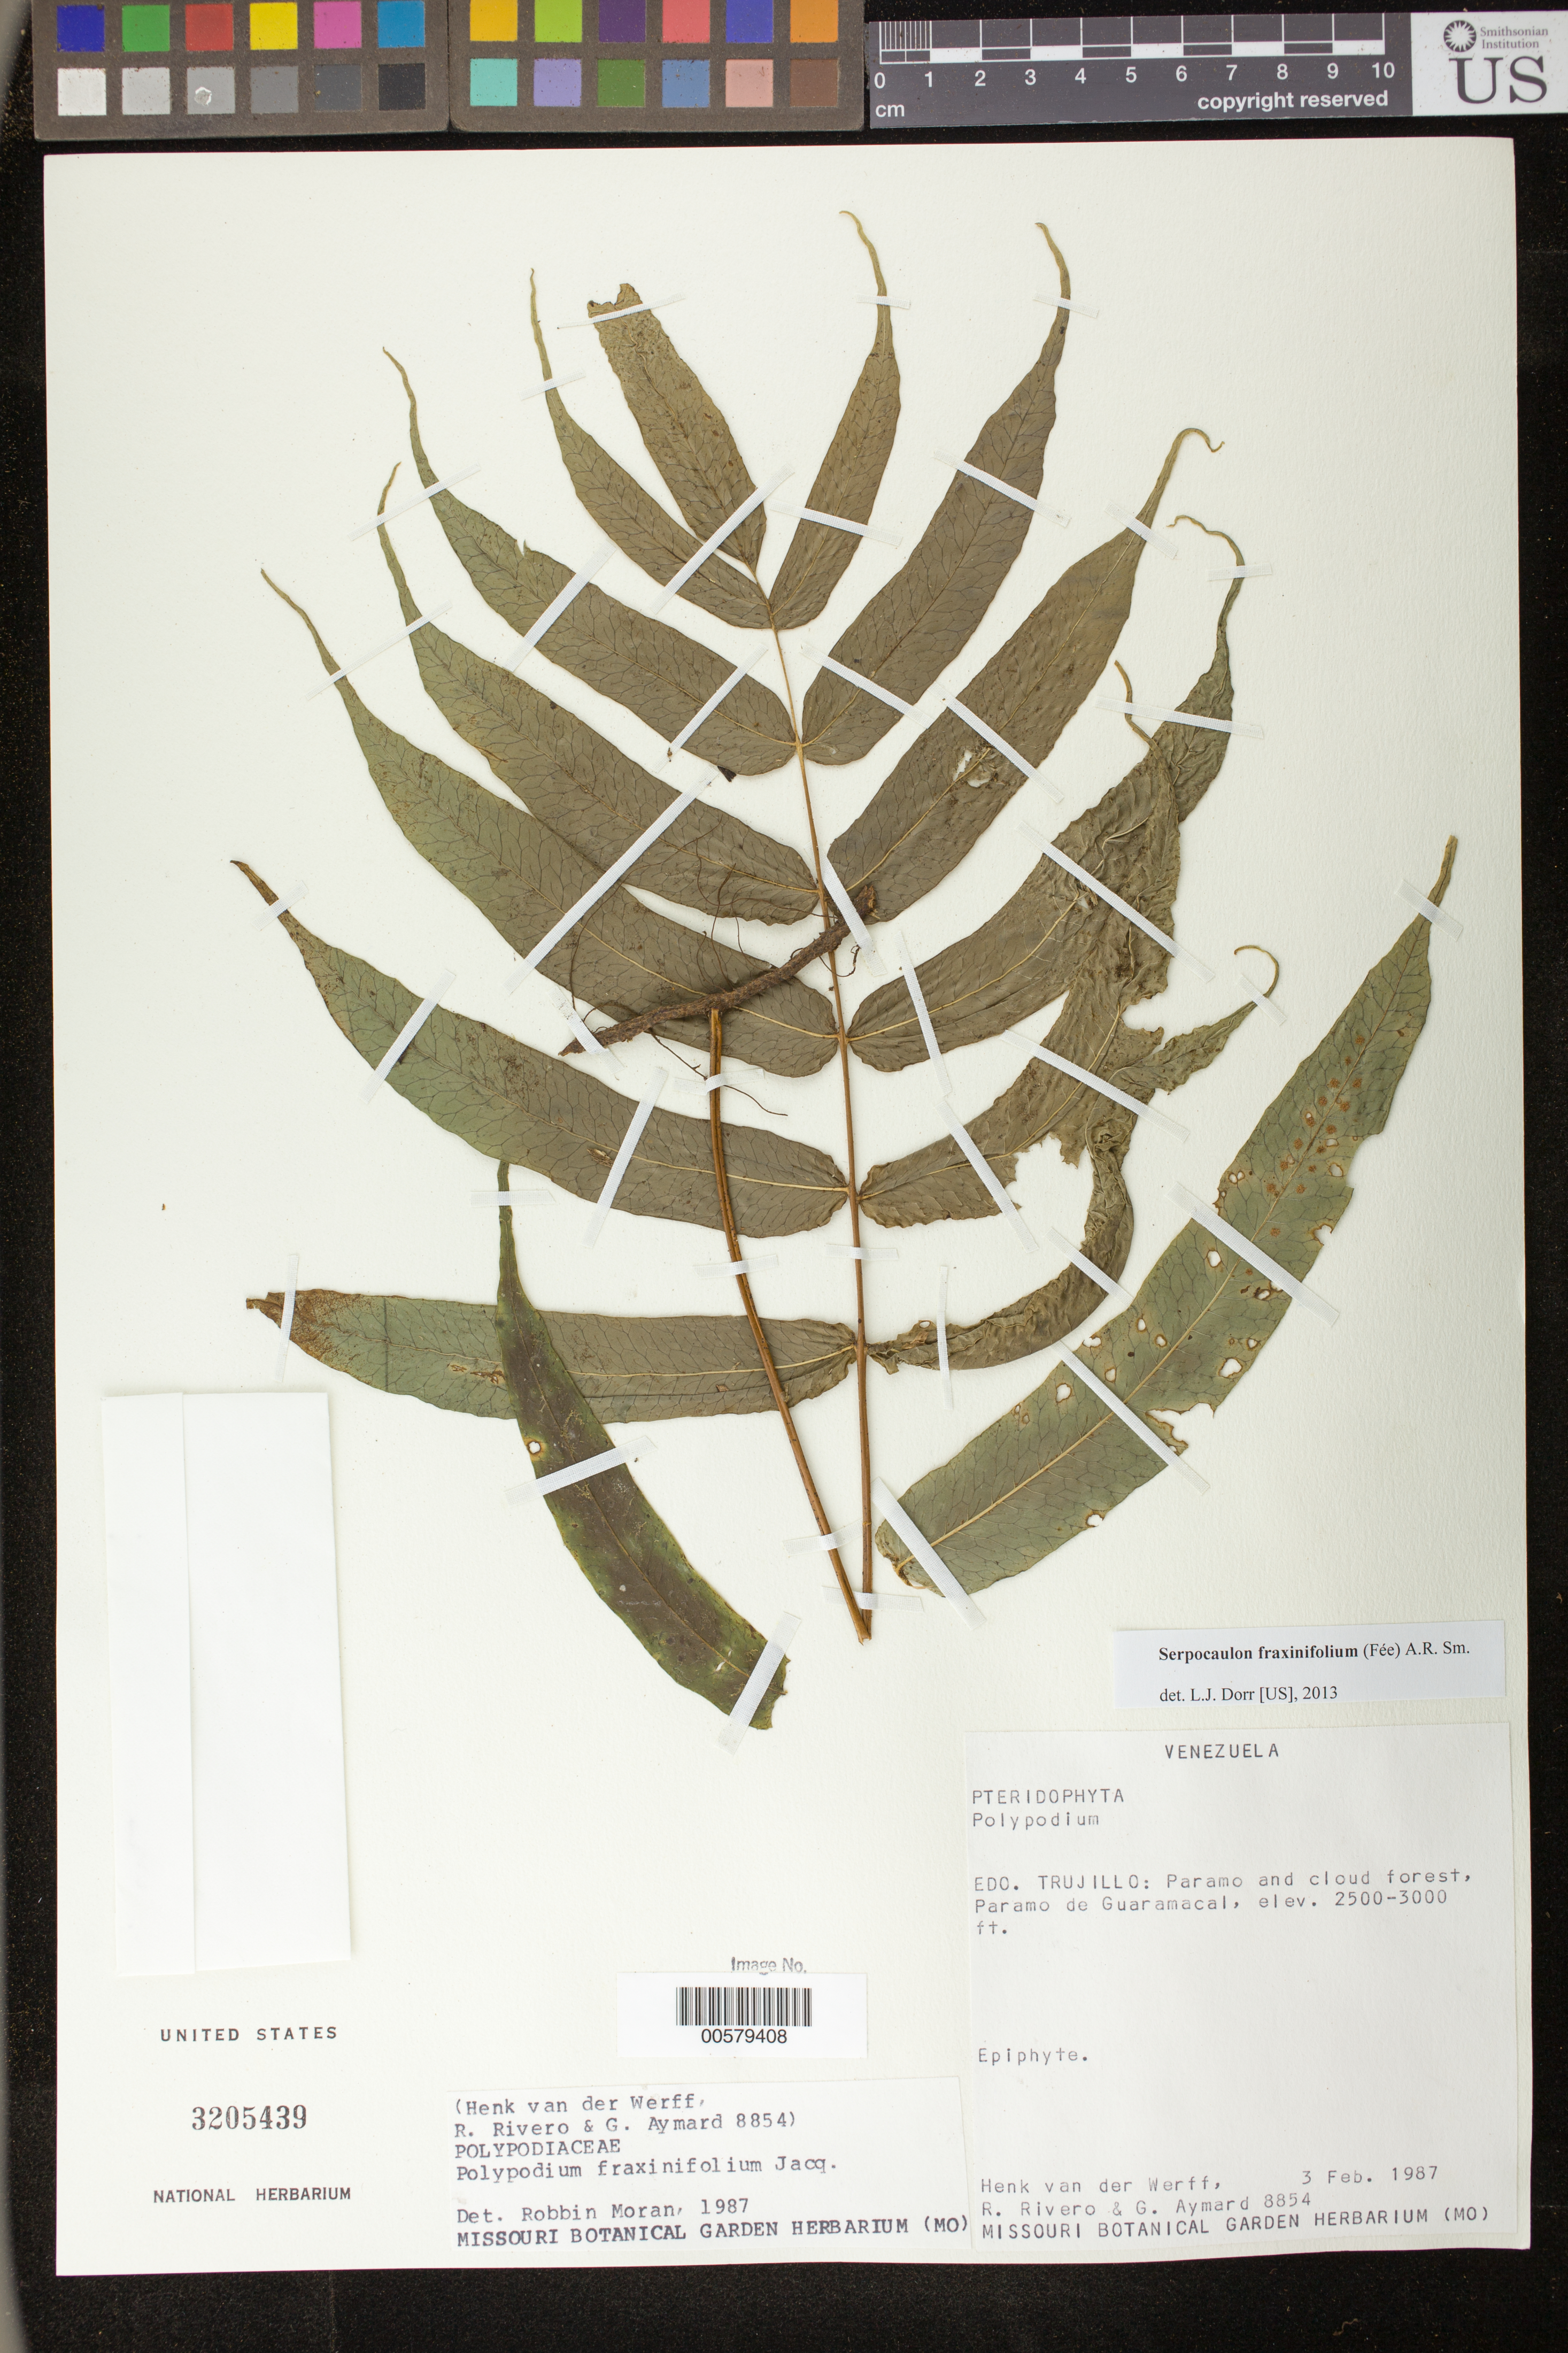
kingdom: Plantae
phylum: Tracheophyta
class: Polypodiopsida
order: Polypodiales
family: Polypodiaceae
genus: Serpocaulon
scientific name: Serpocaulon fraxinifolium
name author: (Jacq.) A.R. Sm.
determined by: Dorr, L. J., (BOT), Smithsonian Institution - National Museum of Natural History (UNITED STATES)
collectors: H. van der Werff, R. Rivero & G. A. Aymard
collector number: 8854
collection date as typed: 03 Feb 1987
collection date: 1987-02-03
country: Venezuela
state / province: Trujillo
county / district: Boconó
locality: Paramo de Guaramacal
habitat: Paramo and cloud forest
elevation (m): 2500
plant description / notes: MO, PORT, UC, US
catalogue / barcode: US 3205439